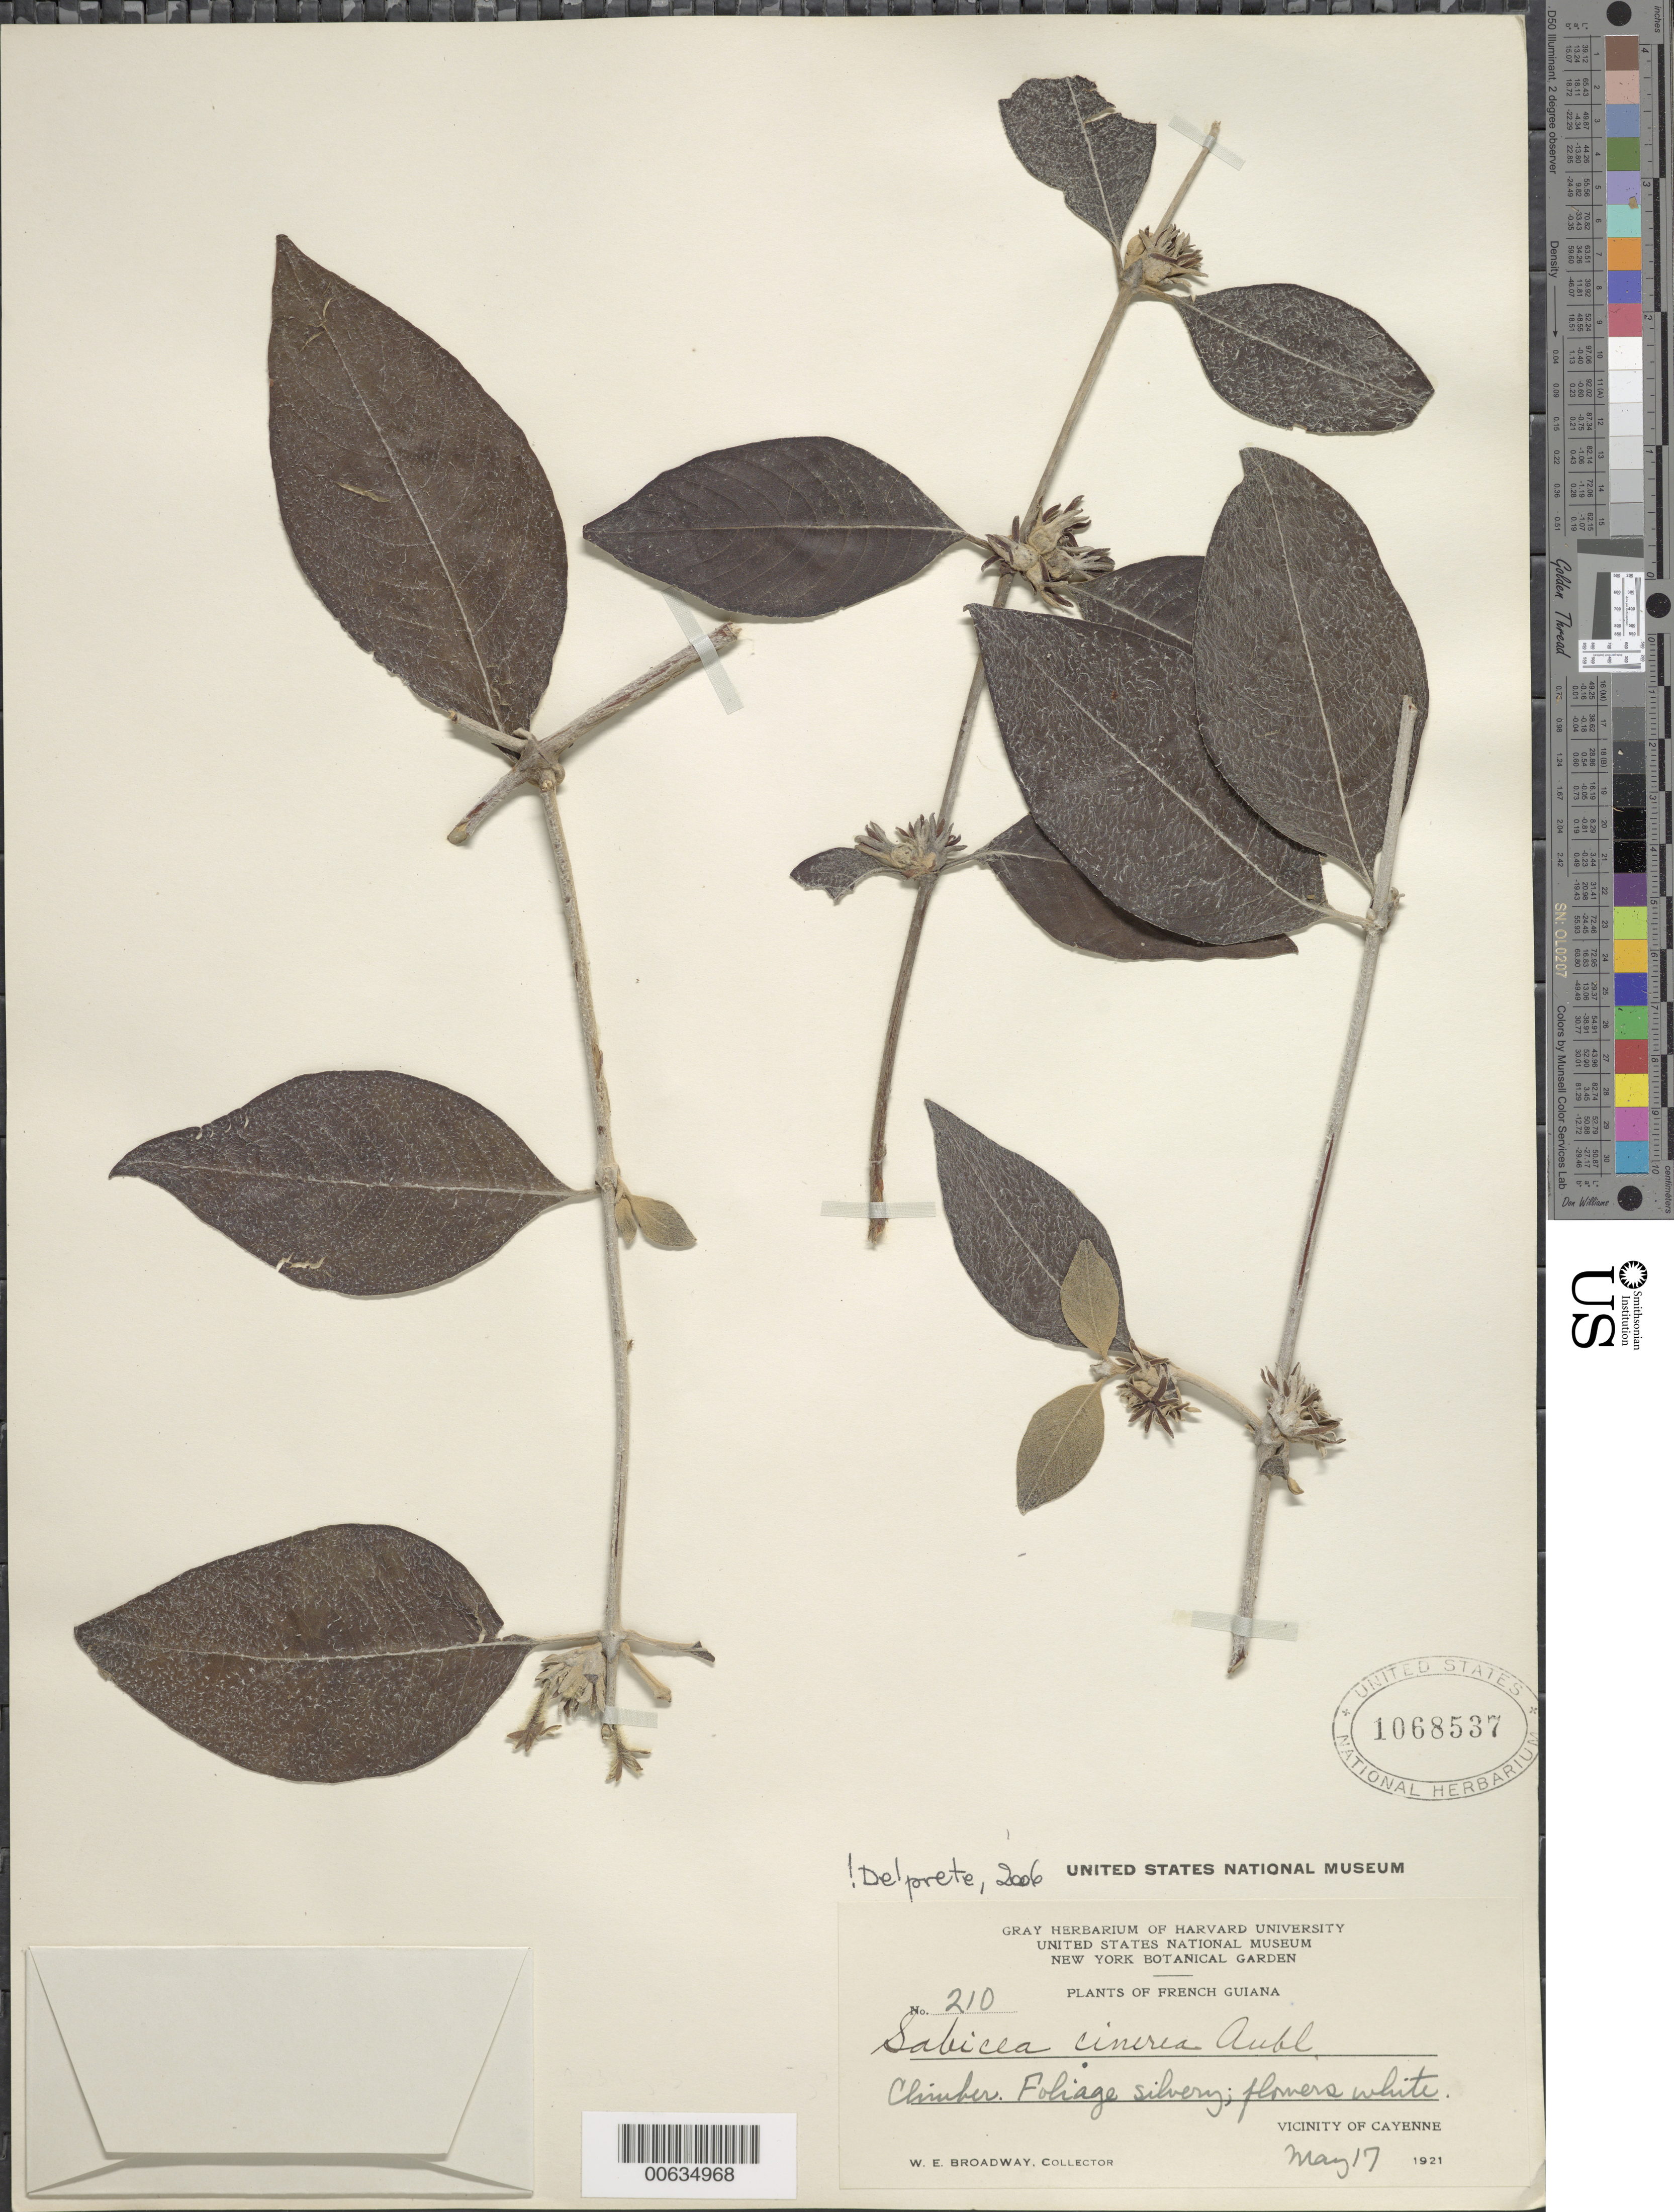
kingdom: Plantae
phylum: Tracheophyta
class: Magnoliopsida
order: Gentianales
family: Rubiaceae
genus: Sabicea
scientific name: Sabicea cinerea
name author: Aubl.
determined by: Delprete, P. G., Herb. de Guyane Cay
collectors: W. E. Broadway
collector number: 210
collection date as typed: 17-May-21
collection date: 1921-05-17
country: French Guiana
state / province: Cayenne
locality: Cayenne, vic.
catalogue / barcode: US 1068537